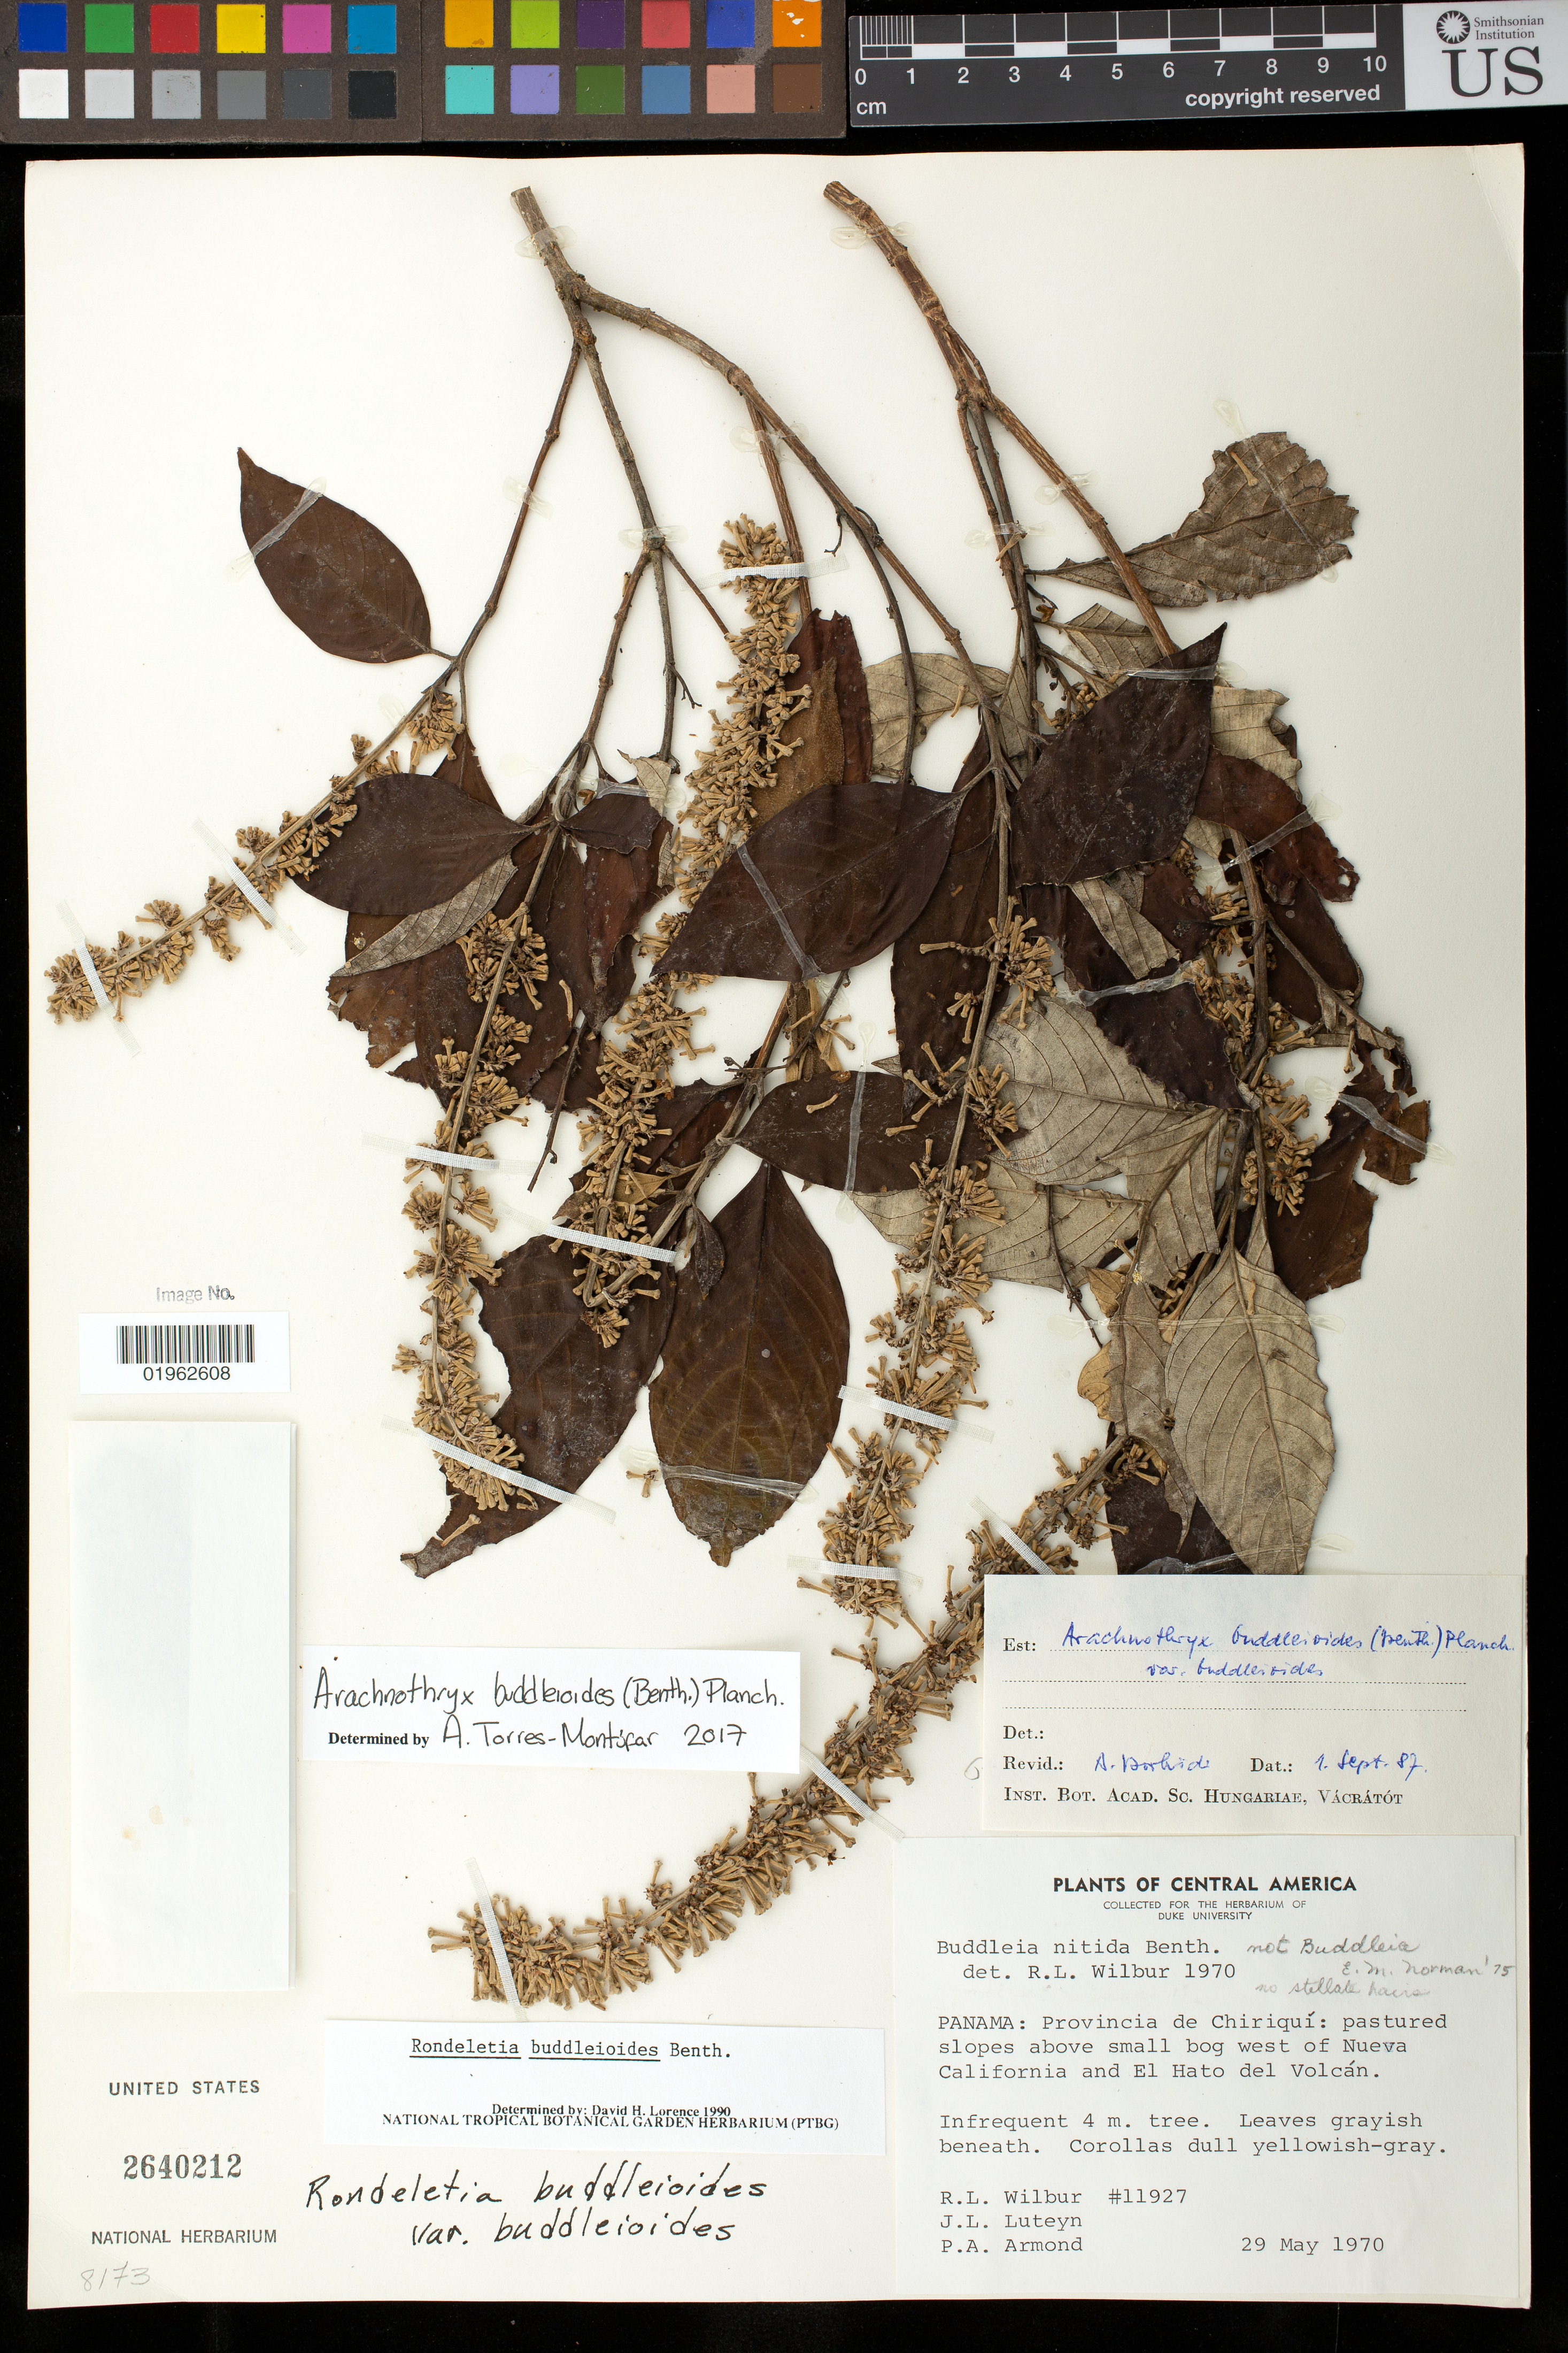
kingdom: Plantae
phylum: Tracheophyta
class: Magnoliopsida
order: Gentianales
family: Rubiaceae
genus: Arachnothryx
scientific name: Arachnothryx buddleioides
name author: (Benth.) Planch.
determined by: Torres Montufar, J. A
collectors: R. L. Wilbur, J. L. Luteyn & P. Armond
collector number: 11927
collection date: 1970-05-29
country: Panama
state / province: Chiriqui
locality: Slopes above small box west of Nueva California and El Hato del Volcan.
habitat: pastured slopes above small bog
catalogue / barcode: US 2640212